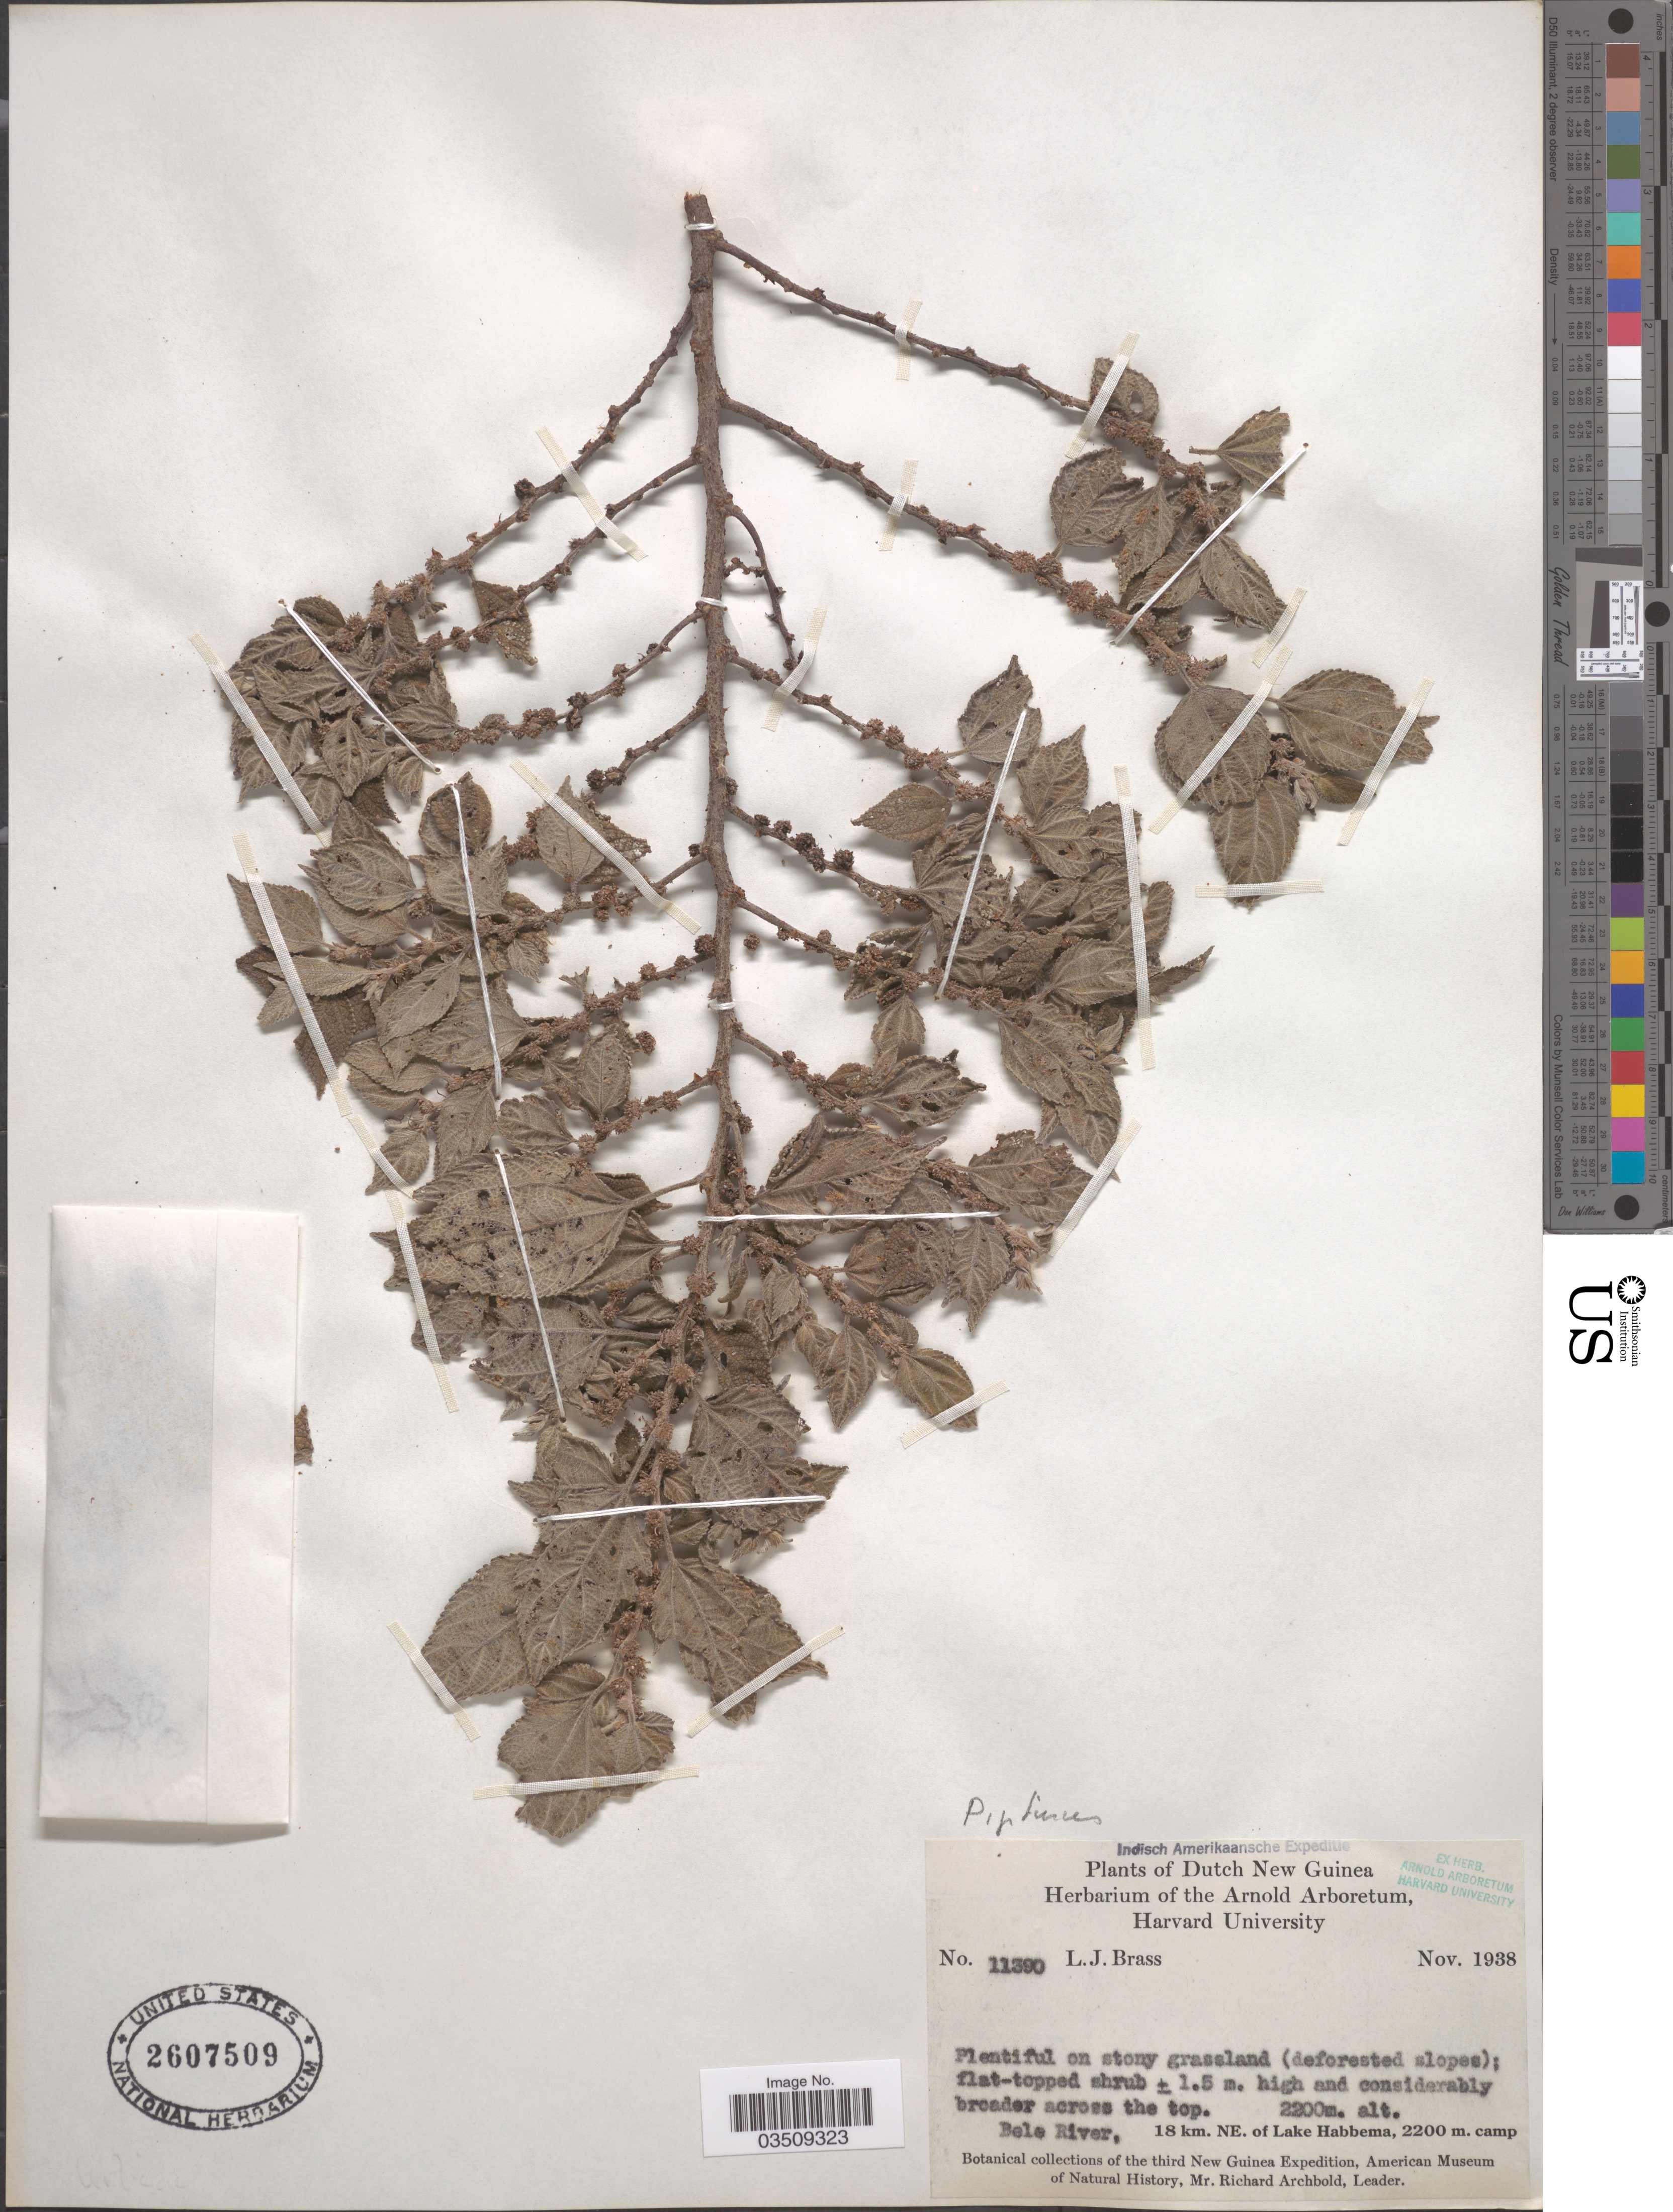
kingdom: Plantae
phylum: Tracheophyta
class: Magnoliopsida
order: Rosales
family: Urticaceae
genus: Pipturus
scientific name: Pipturus sp.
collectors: L. J. Brass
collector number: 11390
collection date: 1938-11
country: Indonesia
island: New Guinea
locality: Dutch New Guinea. Bele River, 18 km. NE. of Lake Hebbema, camp.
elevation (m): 2200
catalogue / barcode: US 2607509